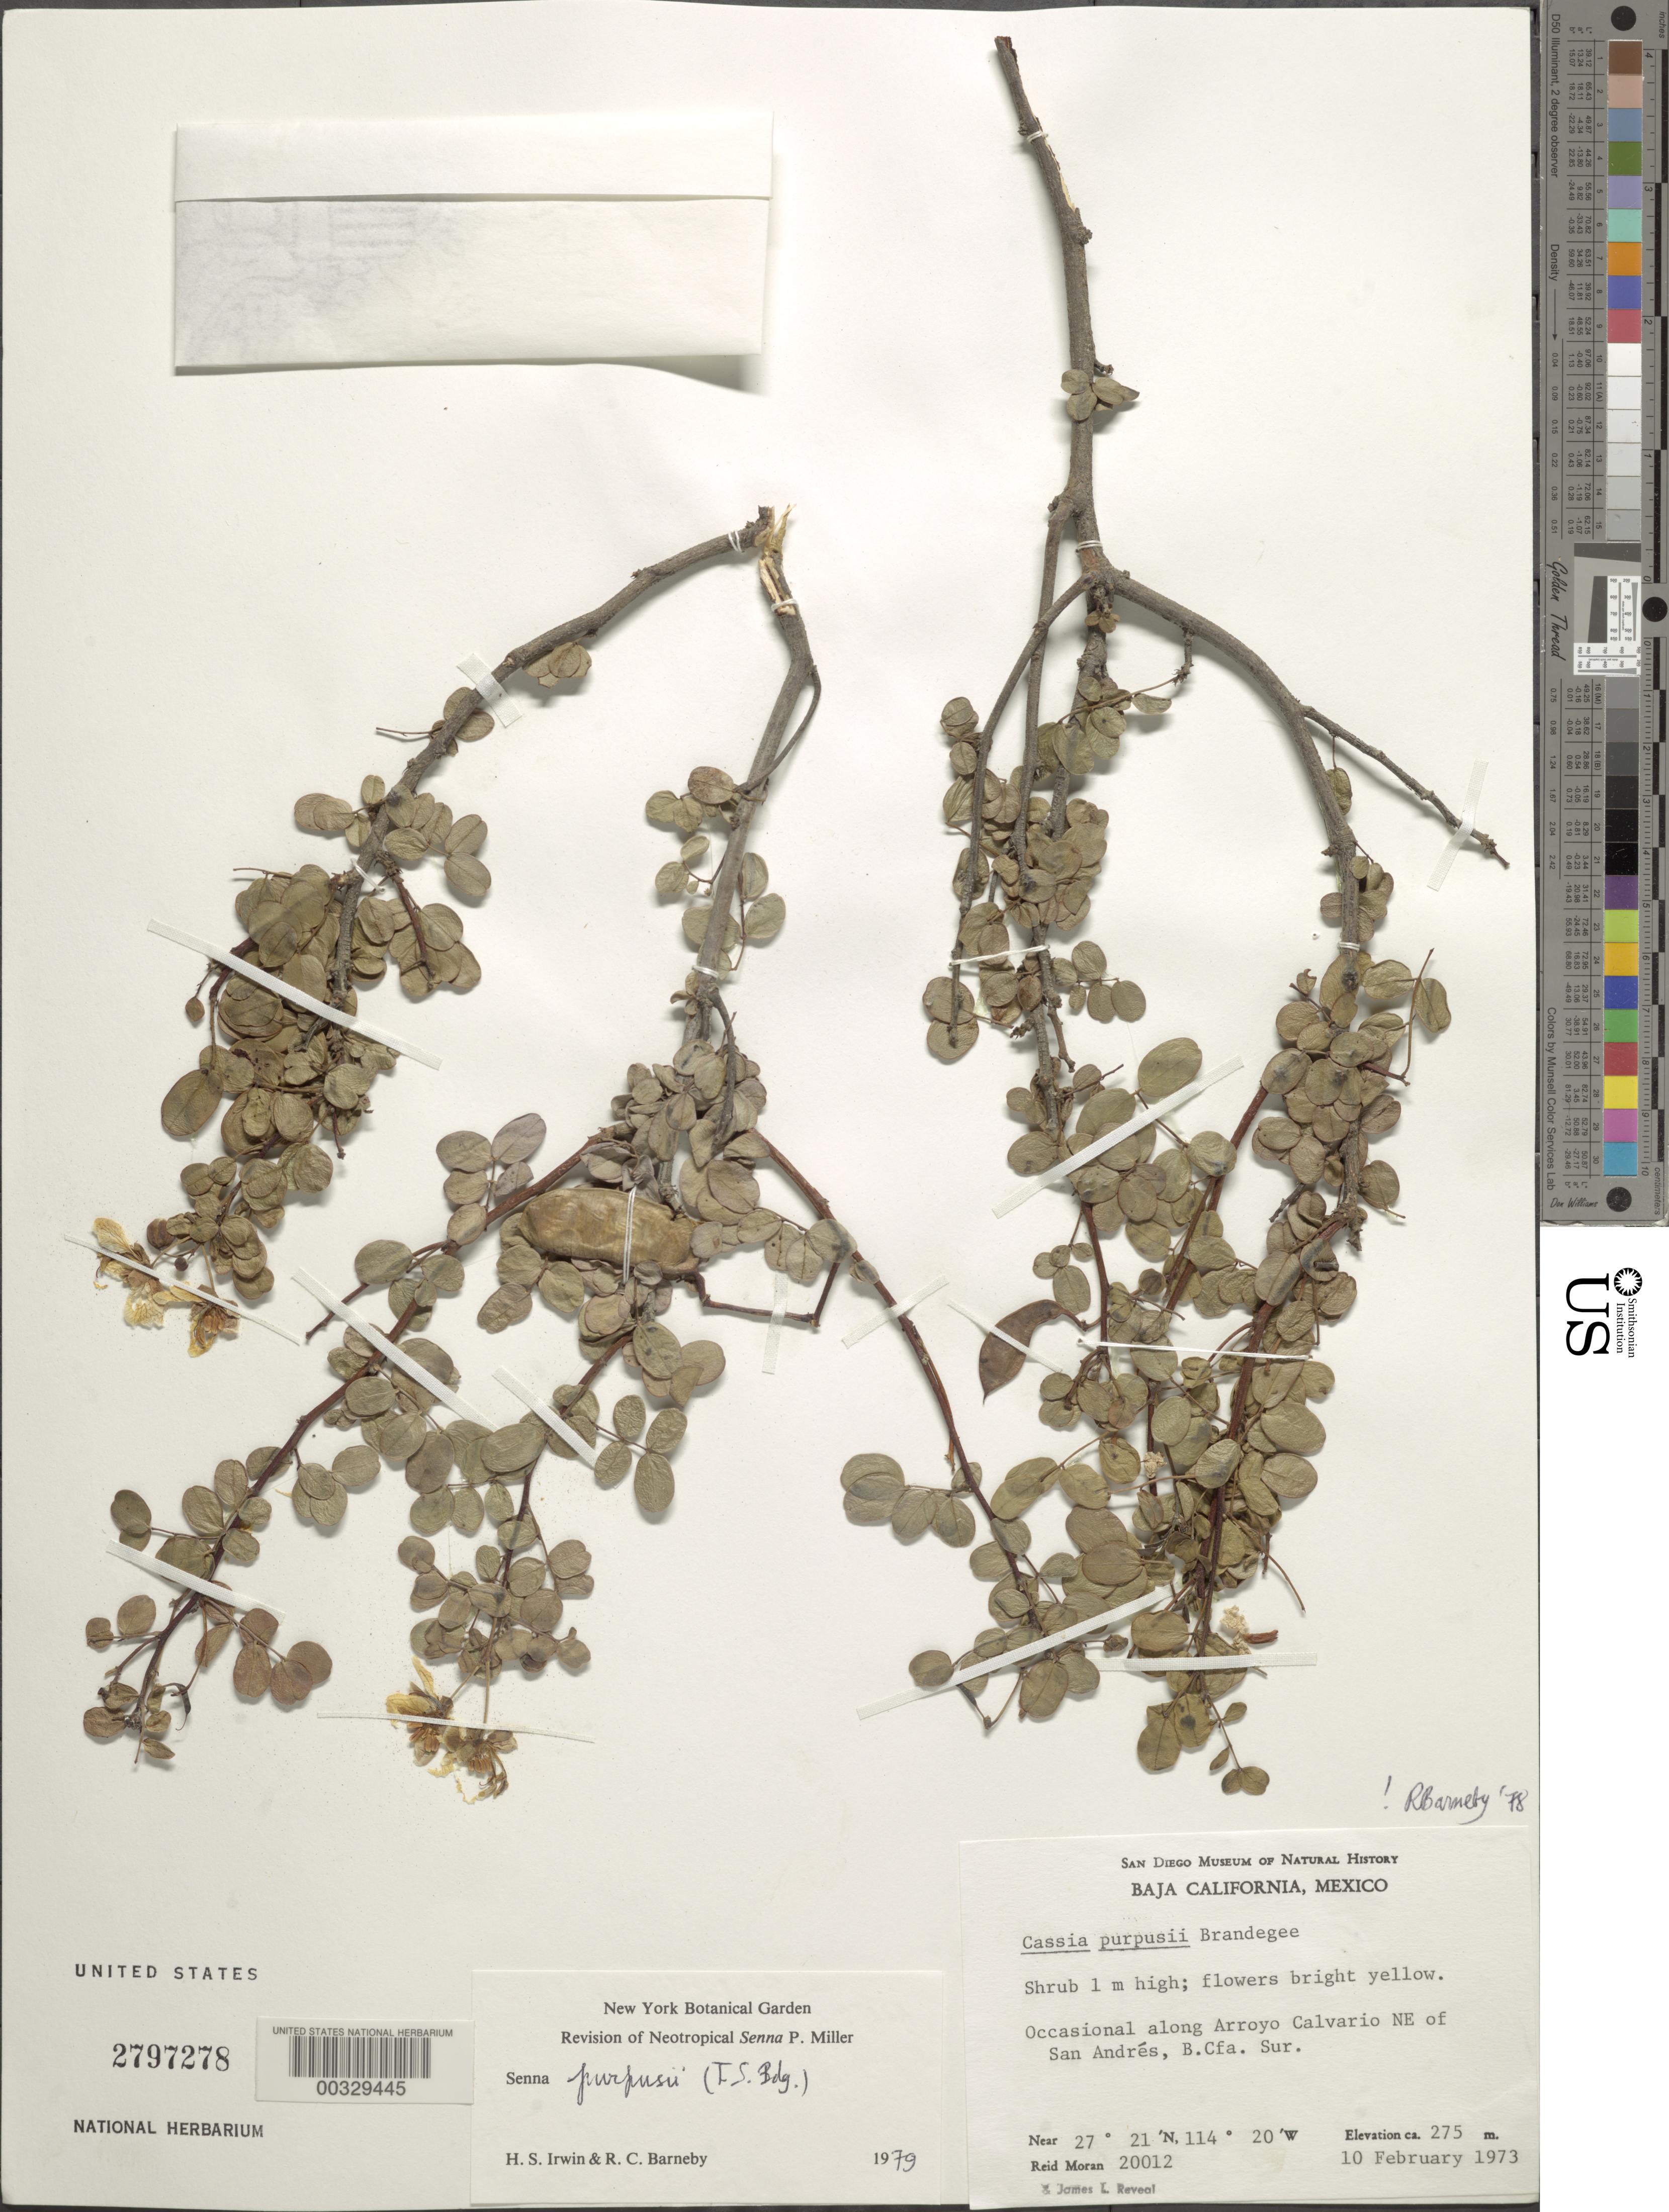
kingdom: Plantae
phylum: Tracheophyta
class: Magnoliopsida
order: Fabales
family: Fabaceae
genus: Senna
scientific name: Senna purpusii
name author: (Brandegee) H.S. Irwin & Barneby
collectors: R. V. Moran & J. L. Reveal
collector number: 20012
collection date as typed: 10 Feb 1973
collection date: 1973-02-10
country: Mexico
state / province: Baja California Sur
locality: Along Arroyo Calvario NE of San Andres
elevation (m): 275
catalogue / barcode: US 2797278